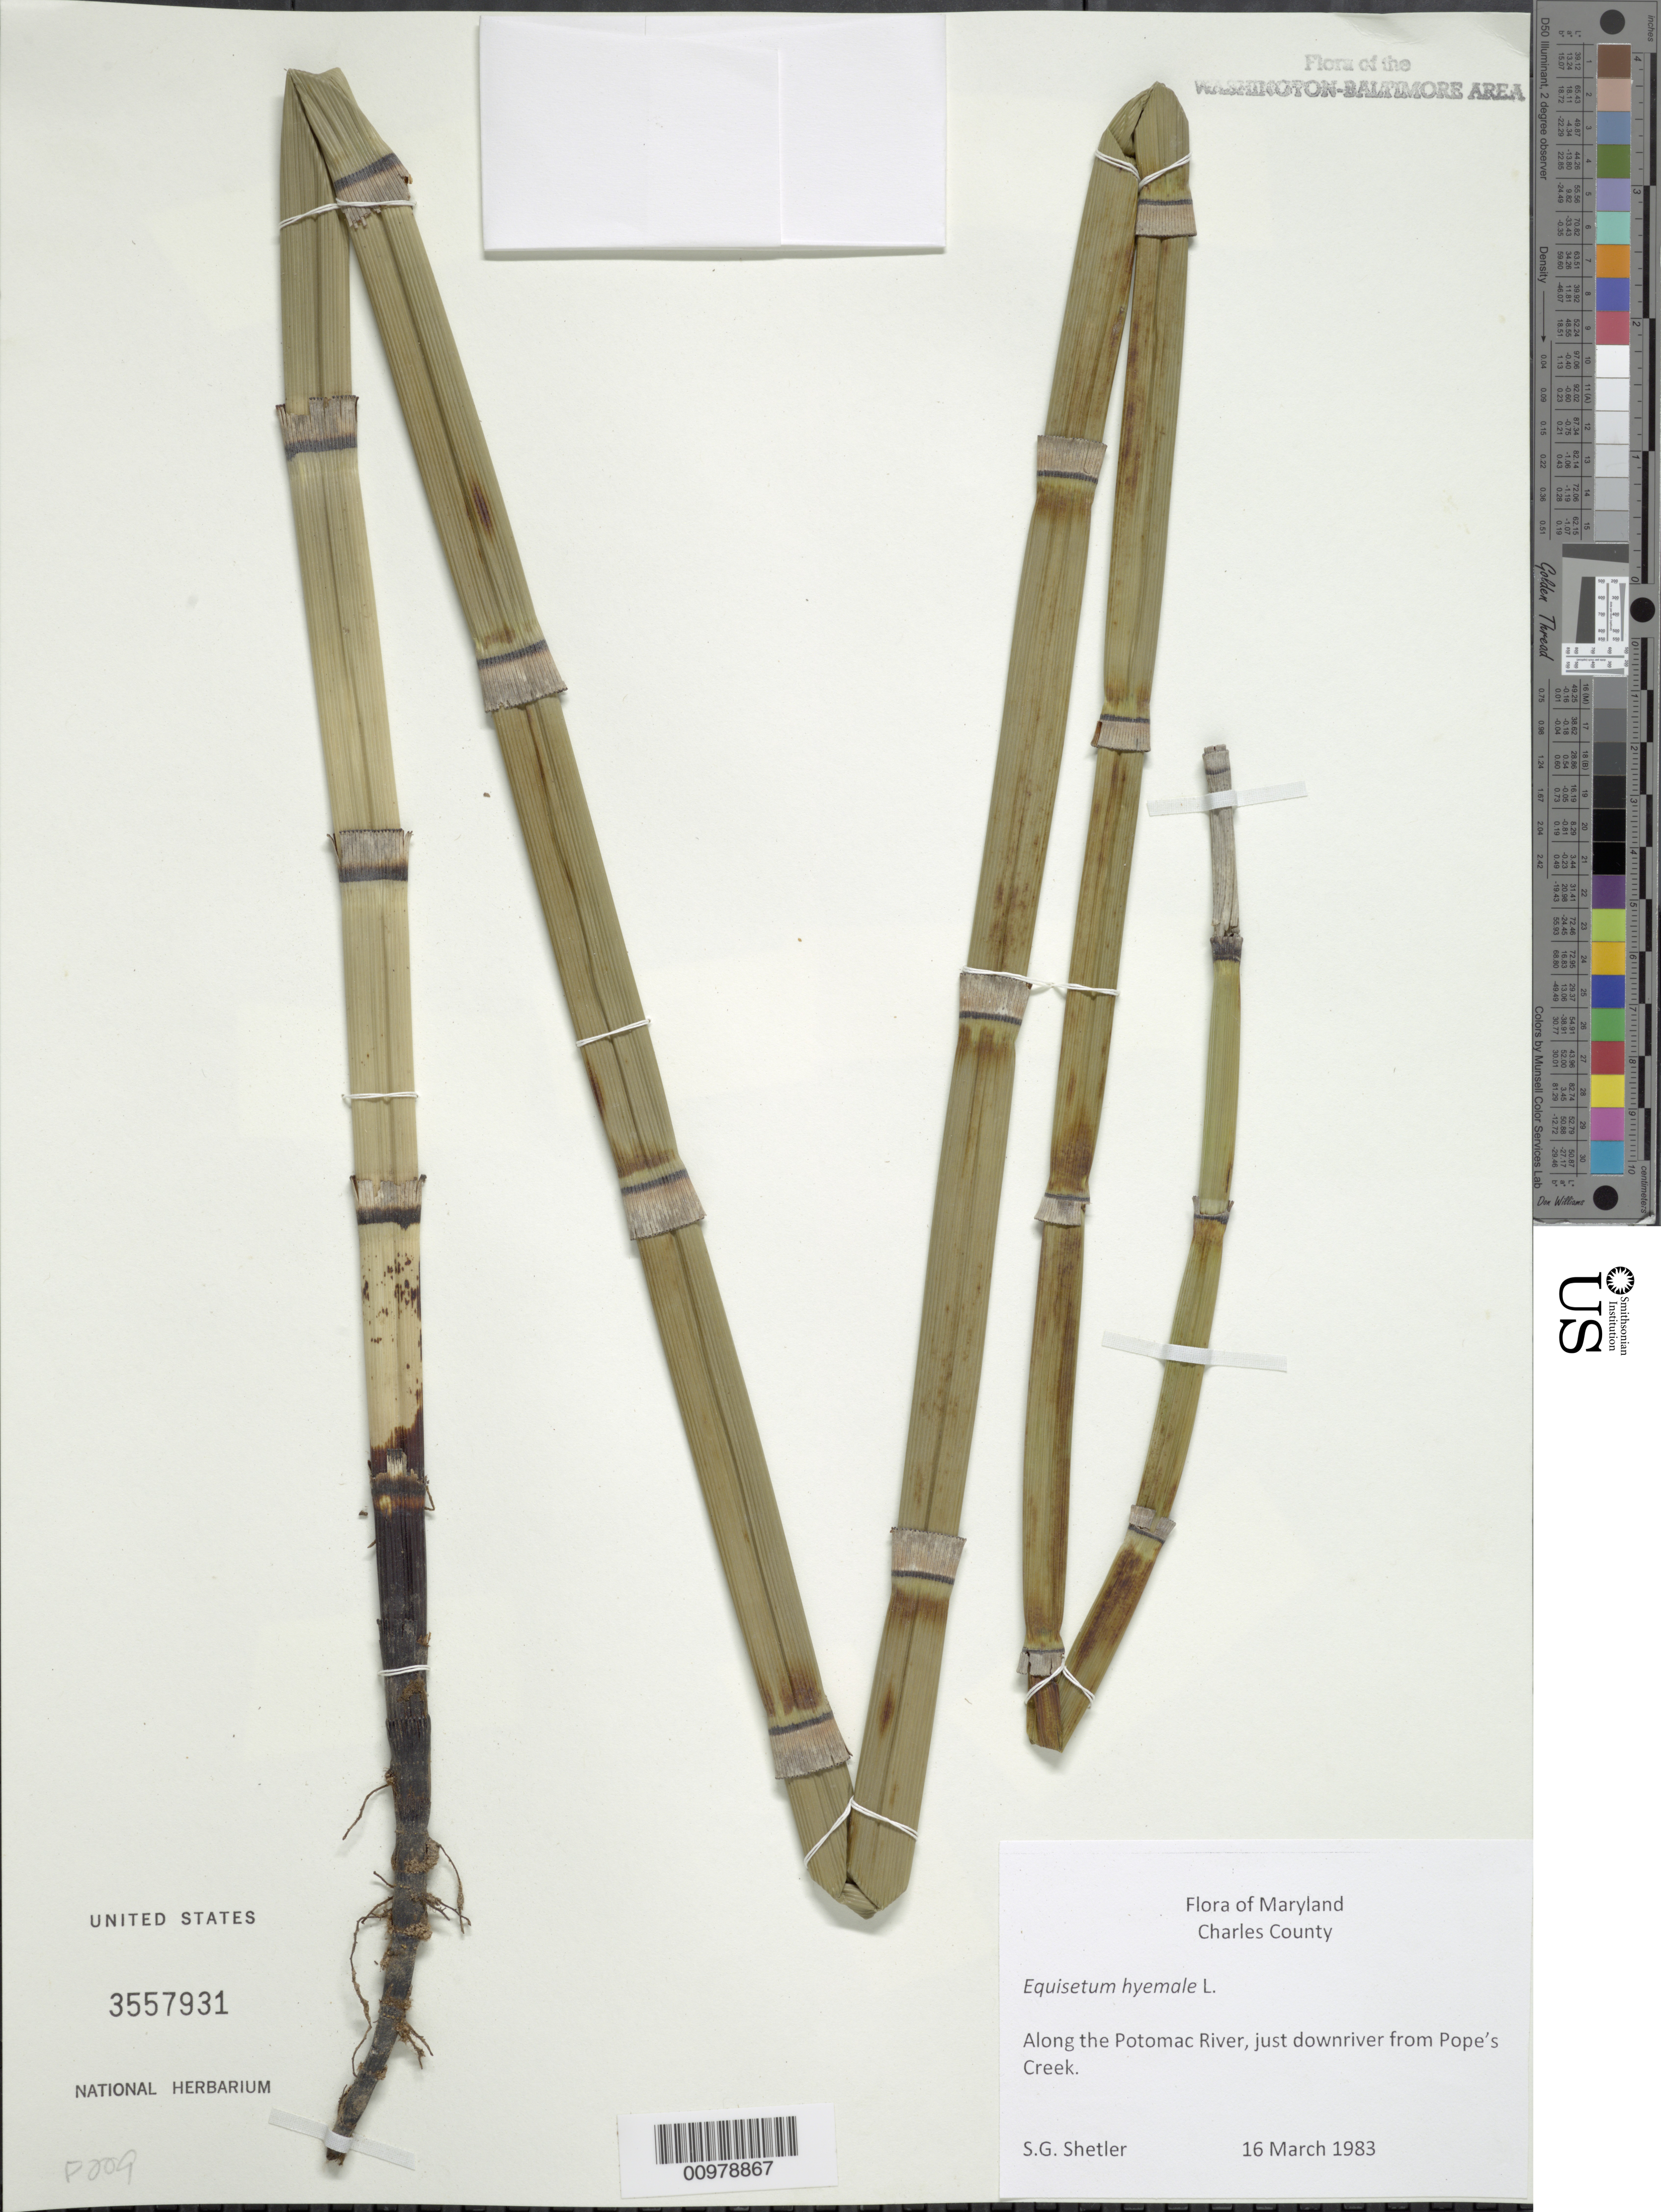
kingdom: Plantae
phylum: Tracheophyta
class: Polypodiopsida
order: Equisetales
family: Equisetaceae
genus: Equisetum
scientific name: Equisetum fluviatile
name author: L.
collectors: S. Shetler, R. P. Wunderlin & B. Hanson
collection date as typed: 16 March 1983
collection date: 1983-03-16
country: United States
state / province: Maryland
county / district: Charles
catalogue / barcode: US 3557931